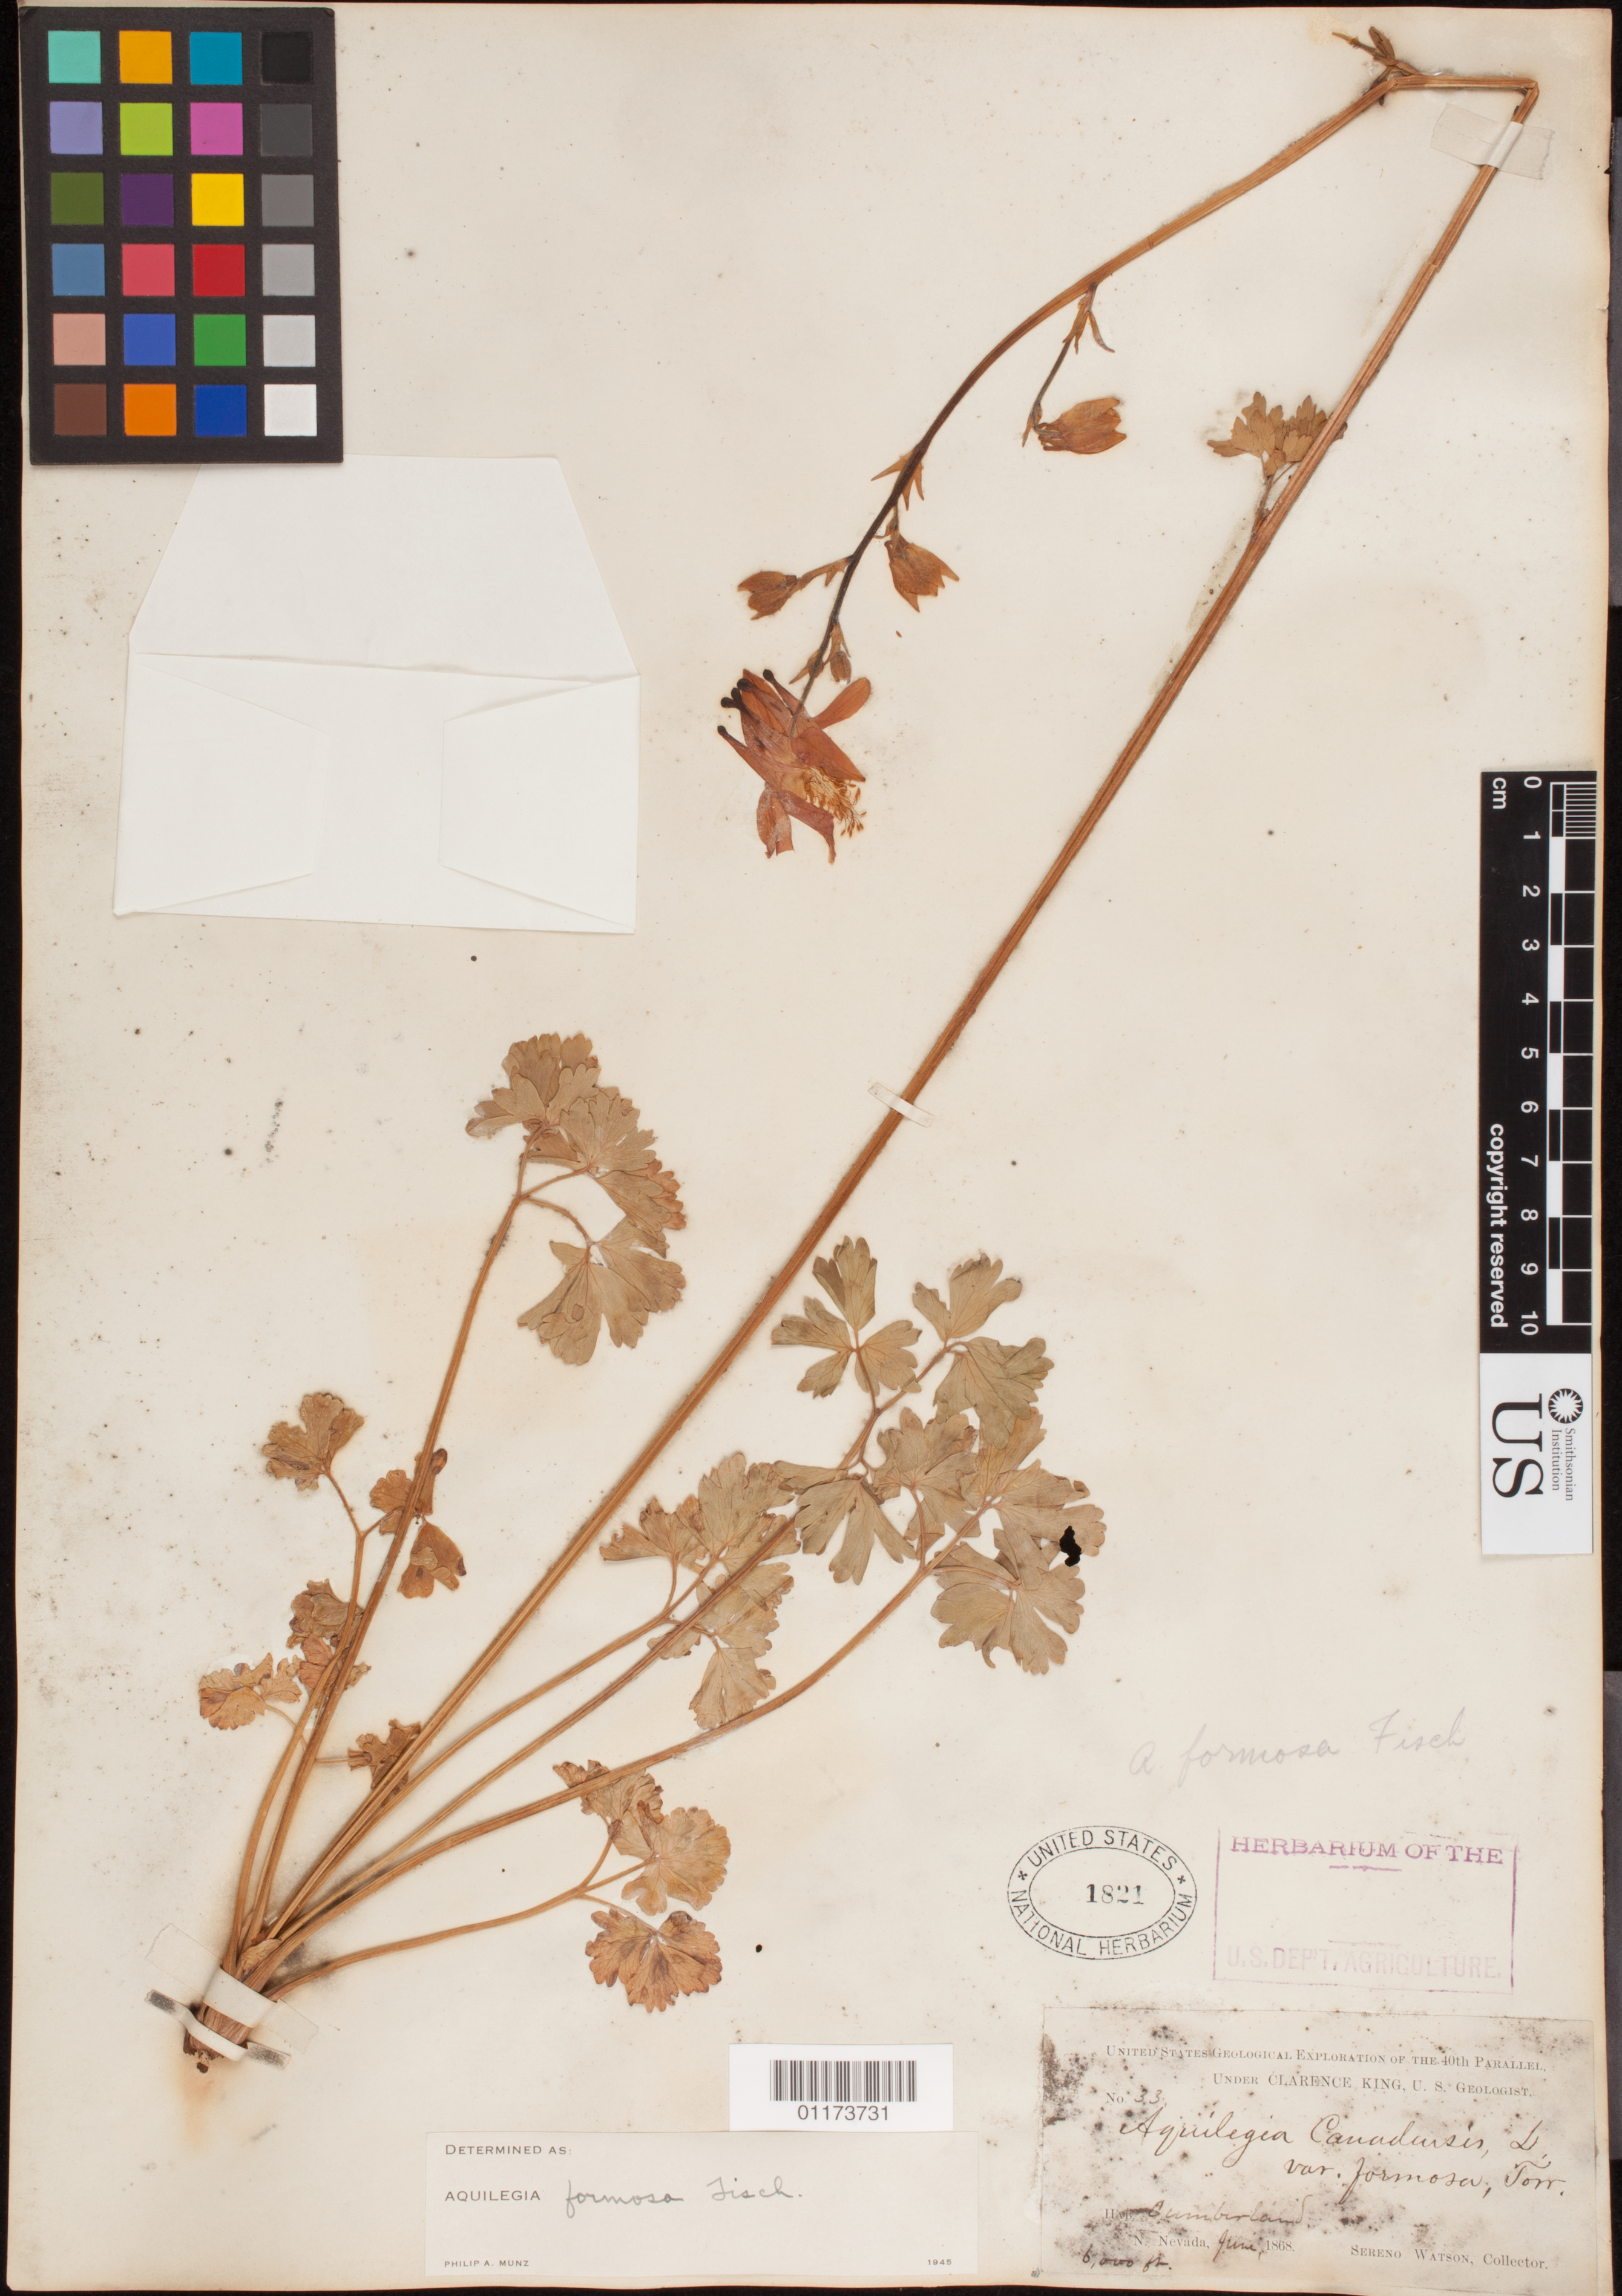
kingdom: Plantae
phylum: Tracheophyta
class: Magnoliopsida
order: Ranunculales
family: Ranunculaceae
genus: Aquilegia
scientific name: Aquilegia formosa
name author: Fisch. ex DC.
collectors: S. Watson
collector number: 33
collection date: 1868-06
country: United States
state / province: Nevada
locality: Cumberland, N. Nevada.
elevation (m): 1829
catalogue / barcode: US 1821